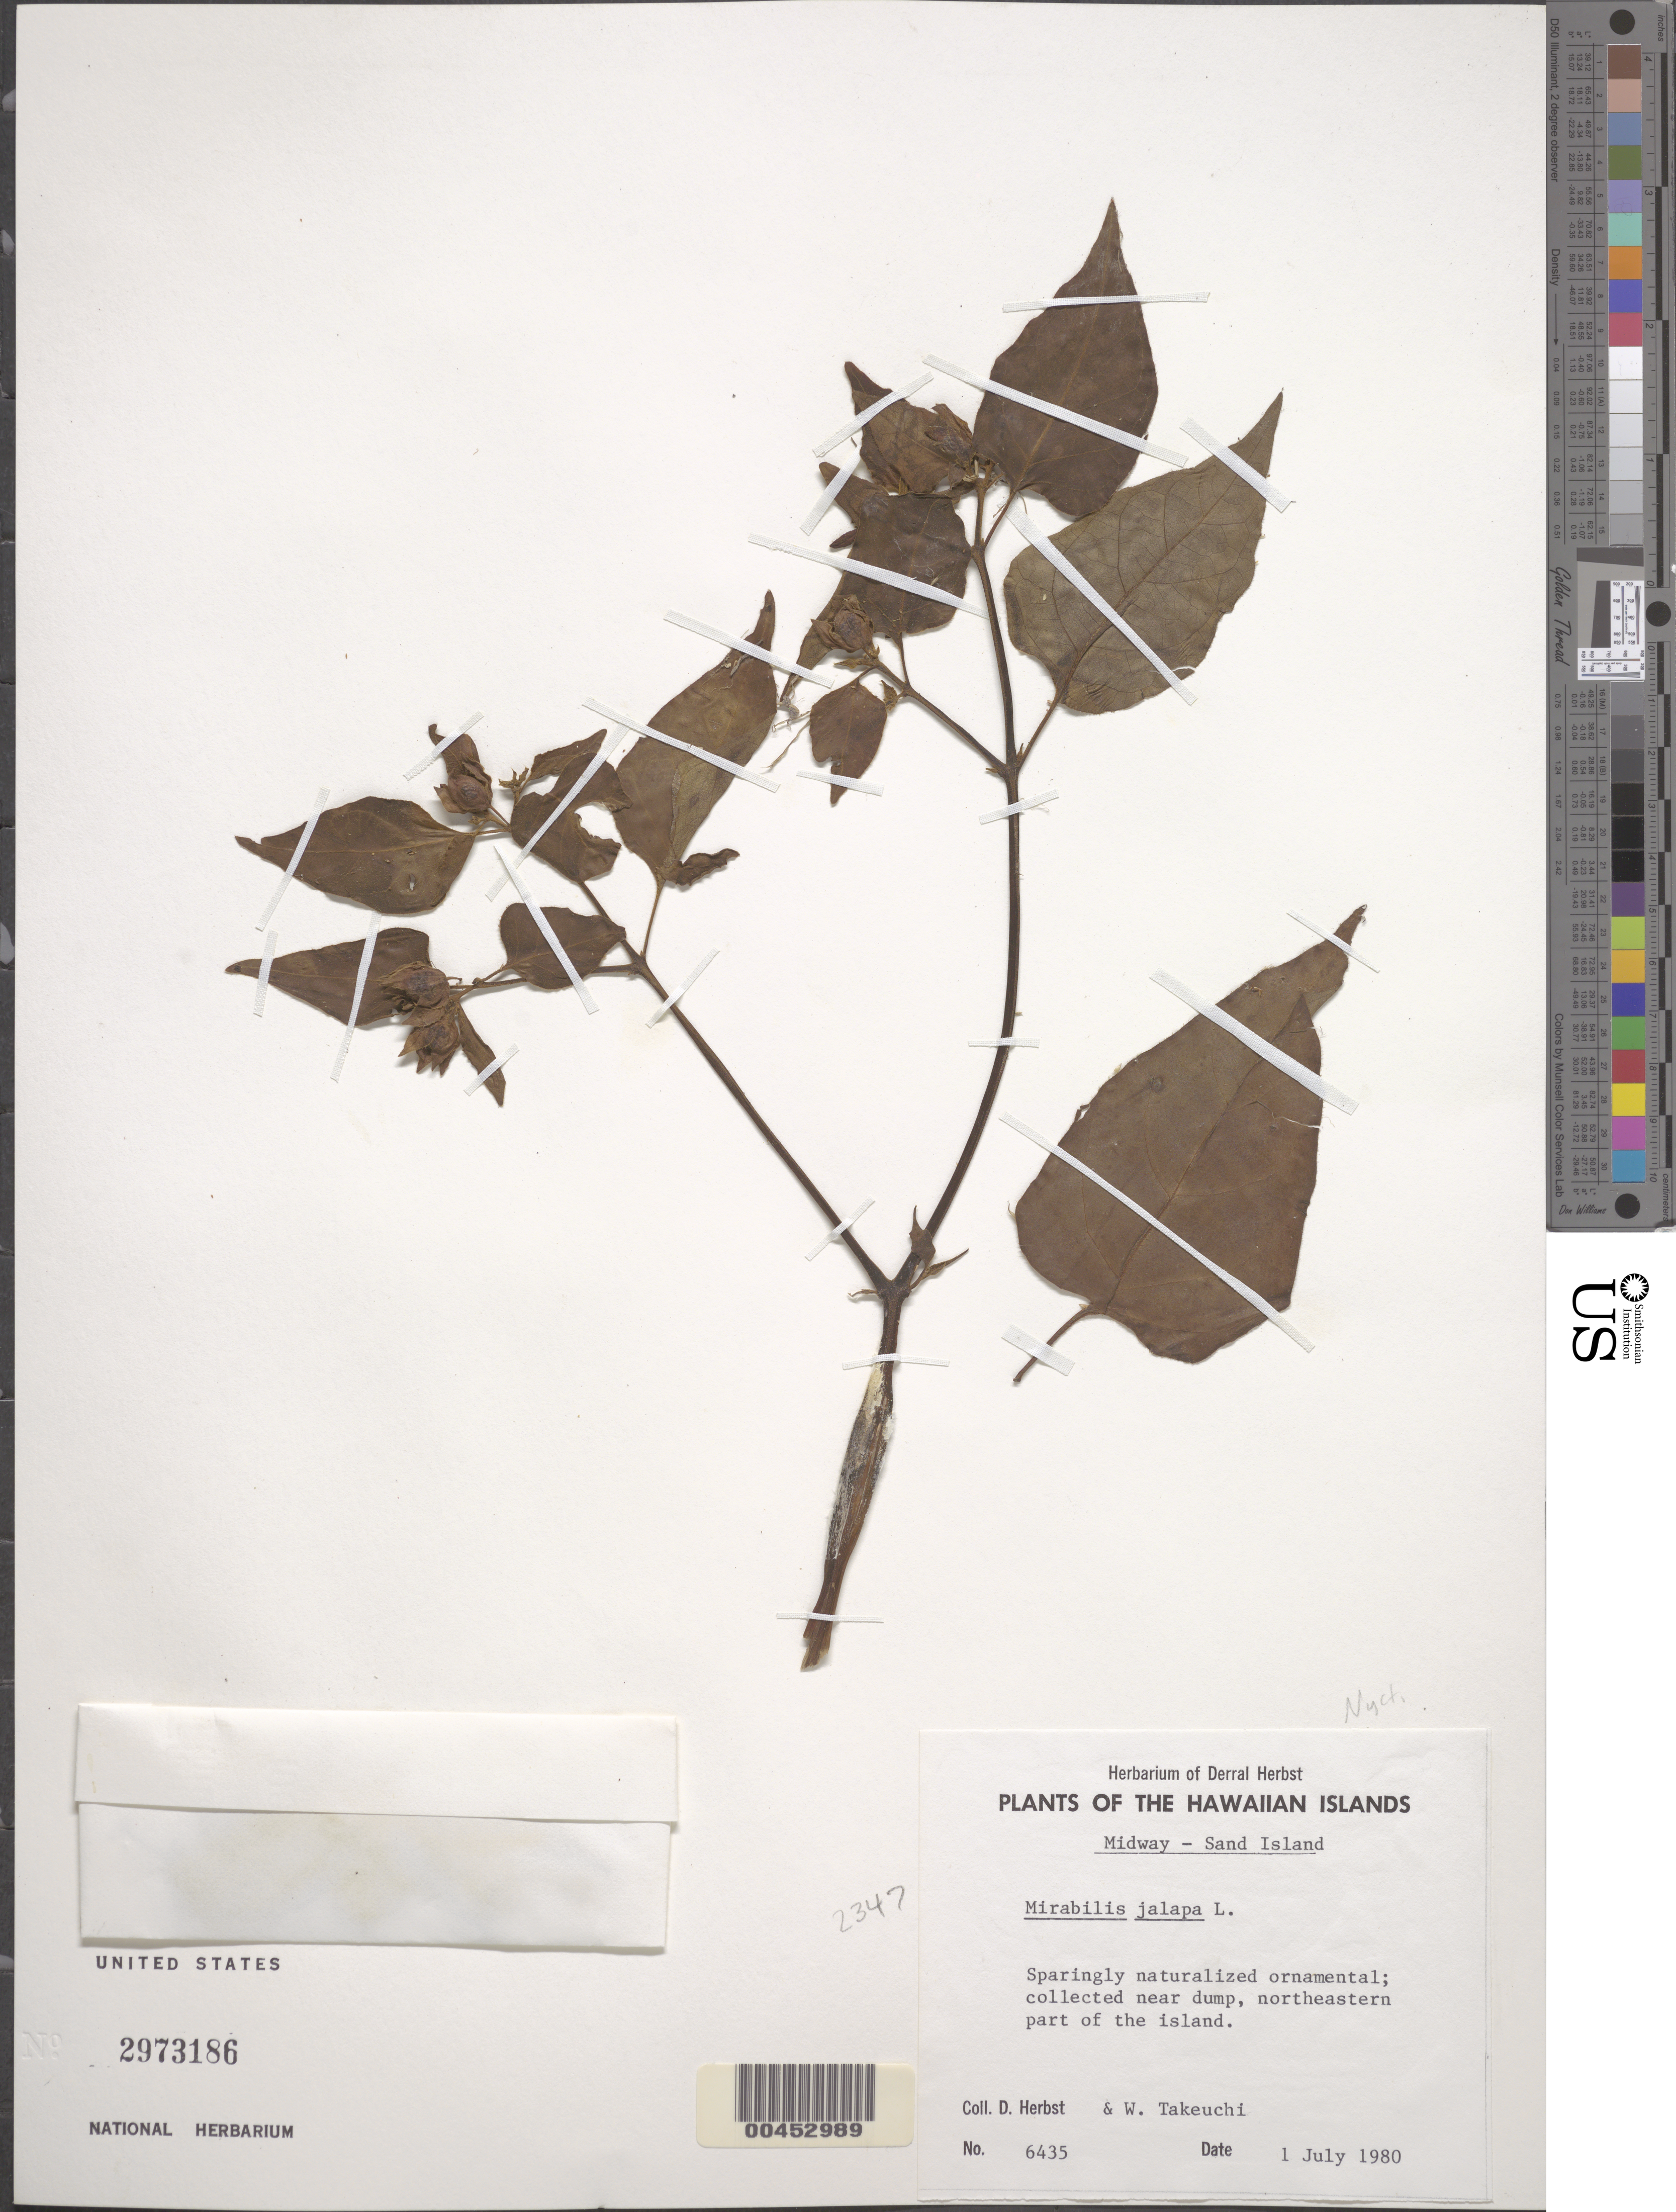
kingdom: Plantae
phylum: Tracheophyta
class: Magnoliopsida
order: Caryophyllales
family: Nyctaginaceae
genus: Mirabilis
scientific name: Mirabilis jalapa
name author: L.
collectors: D. R. Herbst & W. N. Takeuchi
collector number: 6435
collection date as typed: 1 Jul 1980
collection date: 1980-07-01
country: U.S. Administered Pacific Islands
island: Midway Atoll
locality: Near dump, NE part of Sand Islet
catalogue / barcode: US 2973186